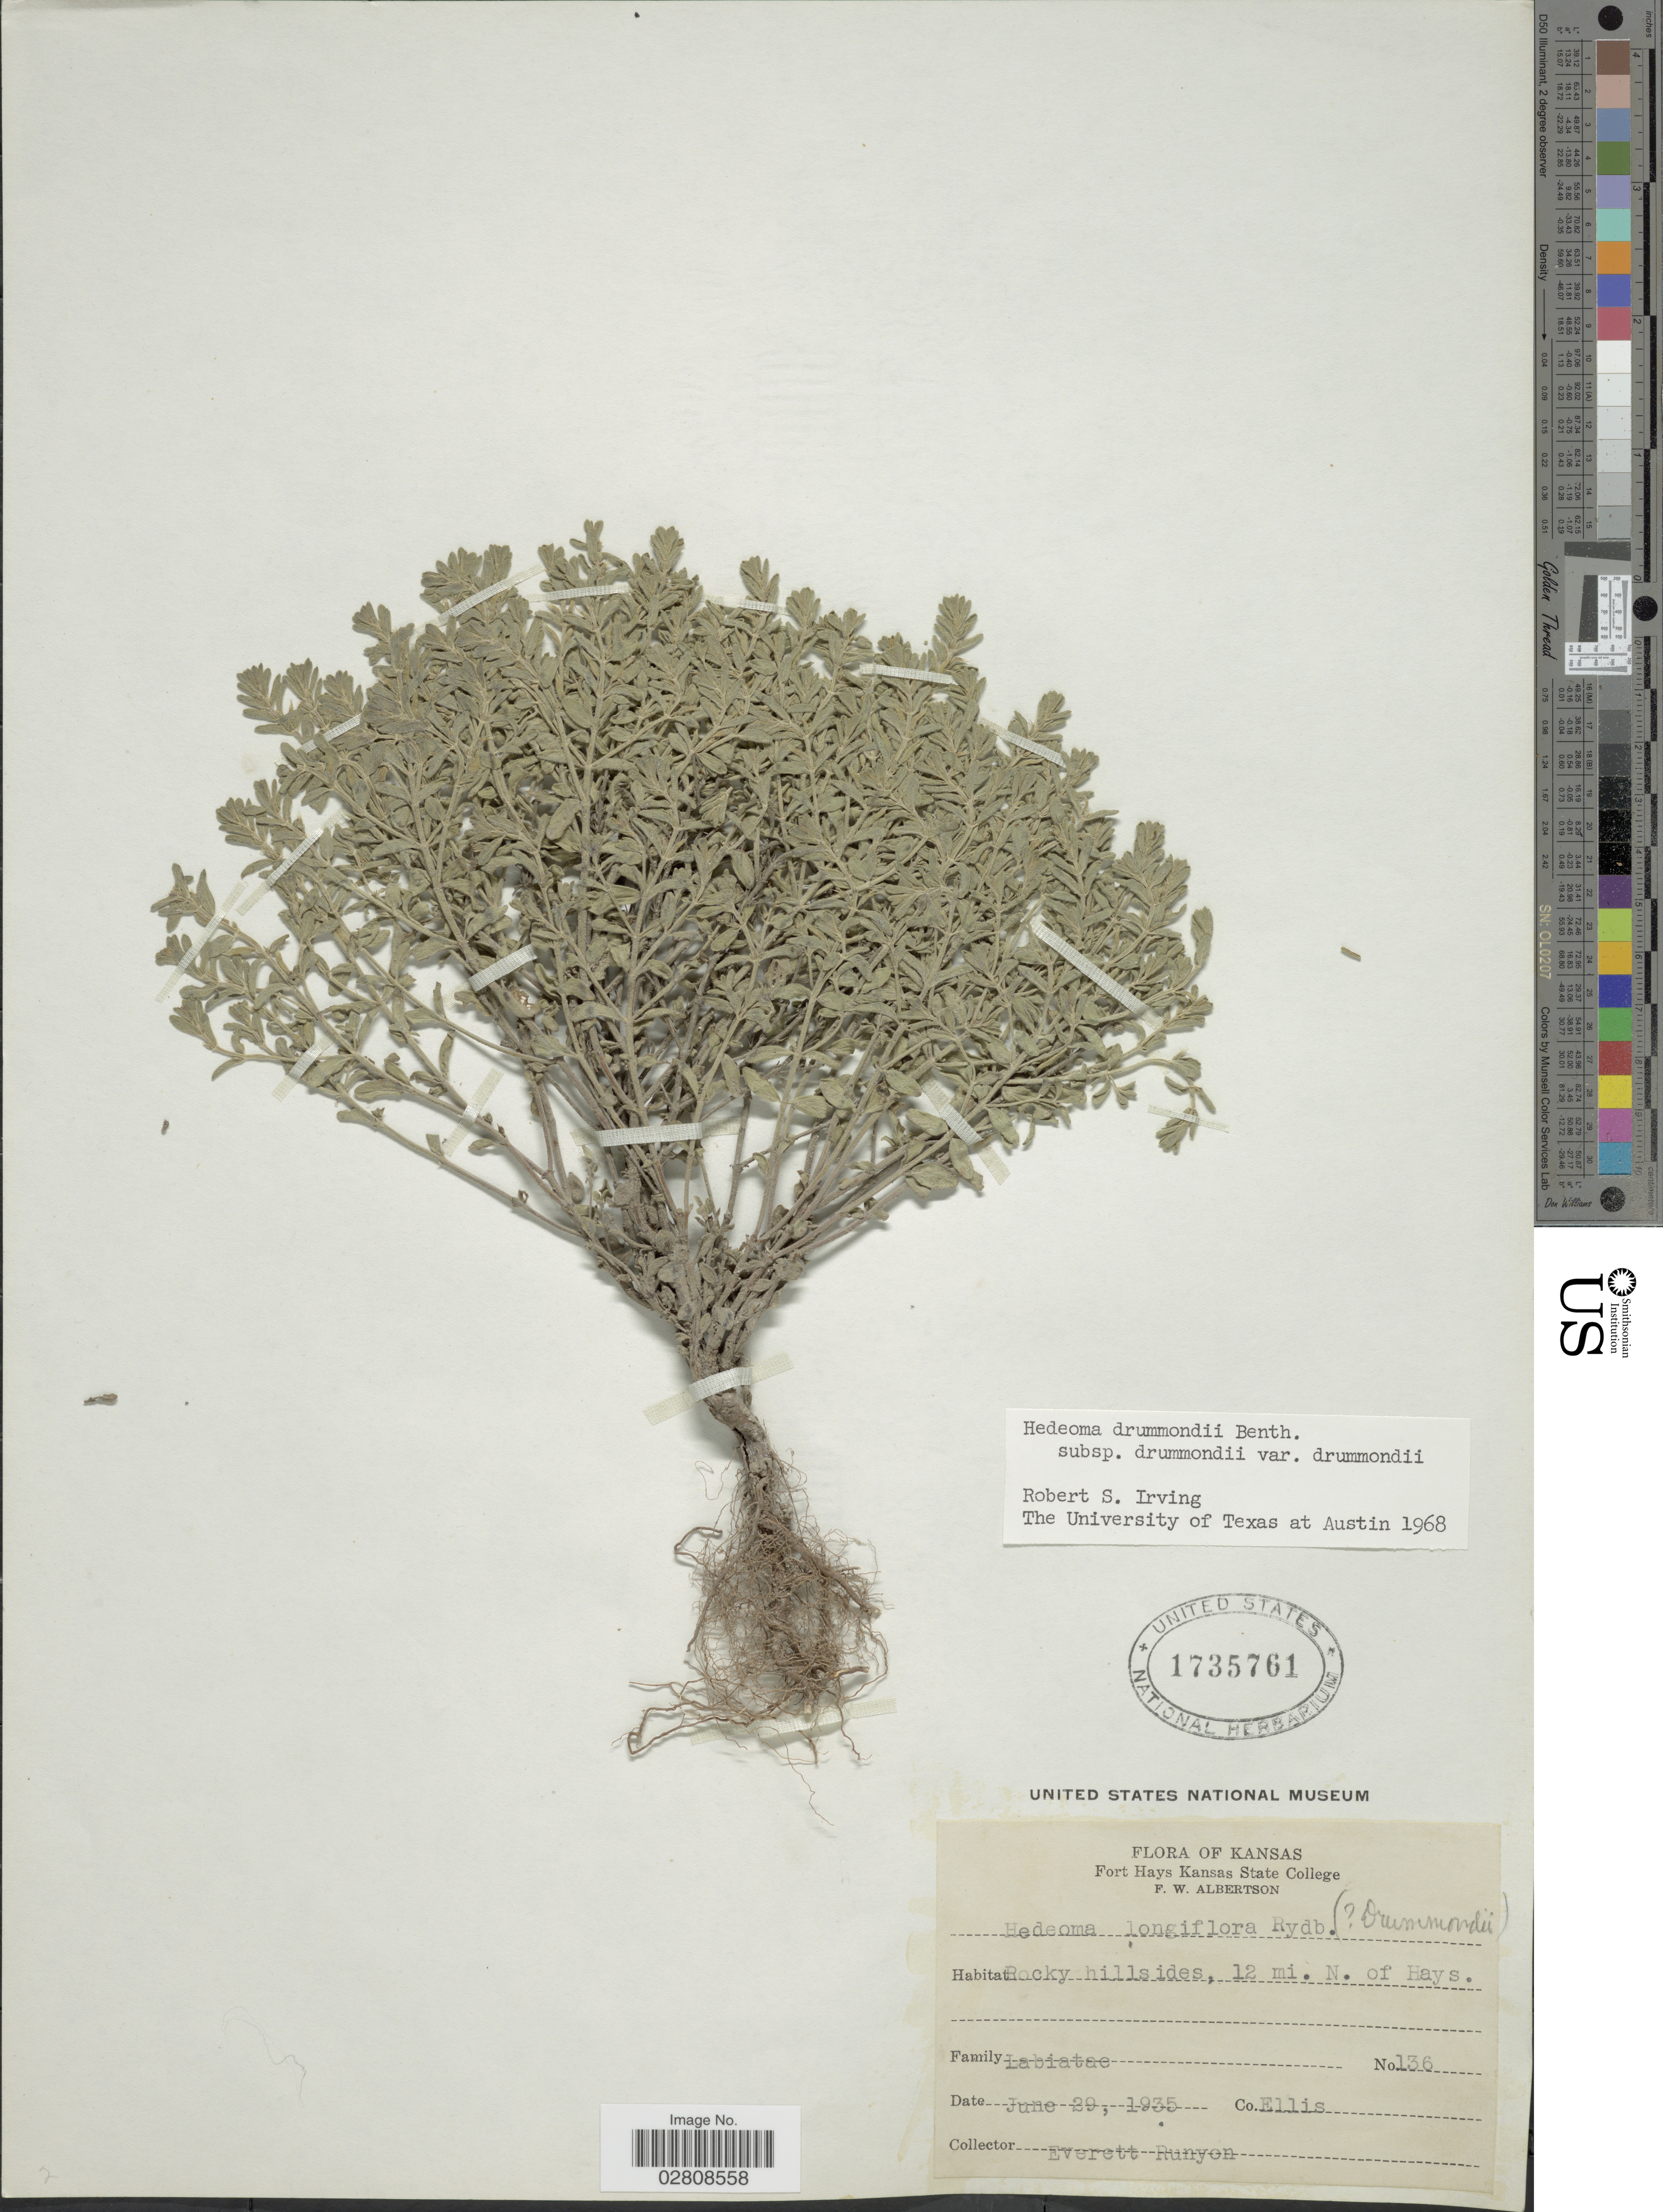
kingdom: Plantae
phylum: Tracheophyta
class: Magnoliopsida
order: Lamiales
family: Lamiaceae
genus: Hedeoma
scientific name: Hedeoma drummondii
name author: Benth.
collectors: E. Runyon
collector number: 136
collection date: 1935-06-29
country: United States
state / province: Kansas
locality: Rocky hillsides, 12 mi. N. of Hays. Co. Ellis.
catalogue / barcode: US 1735761